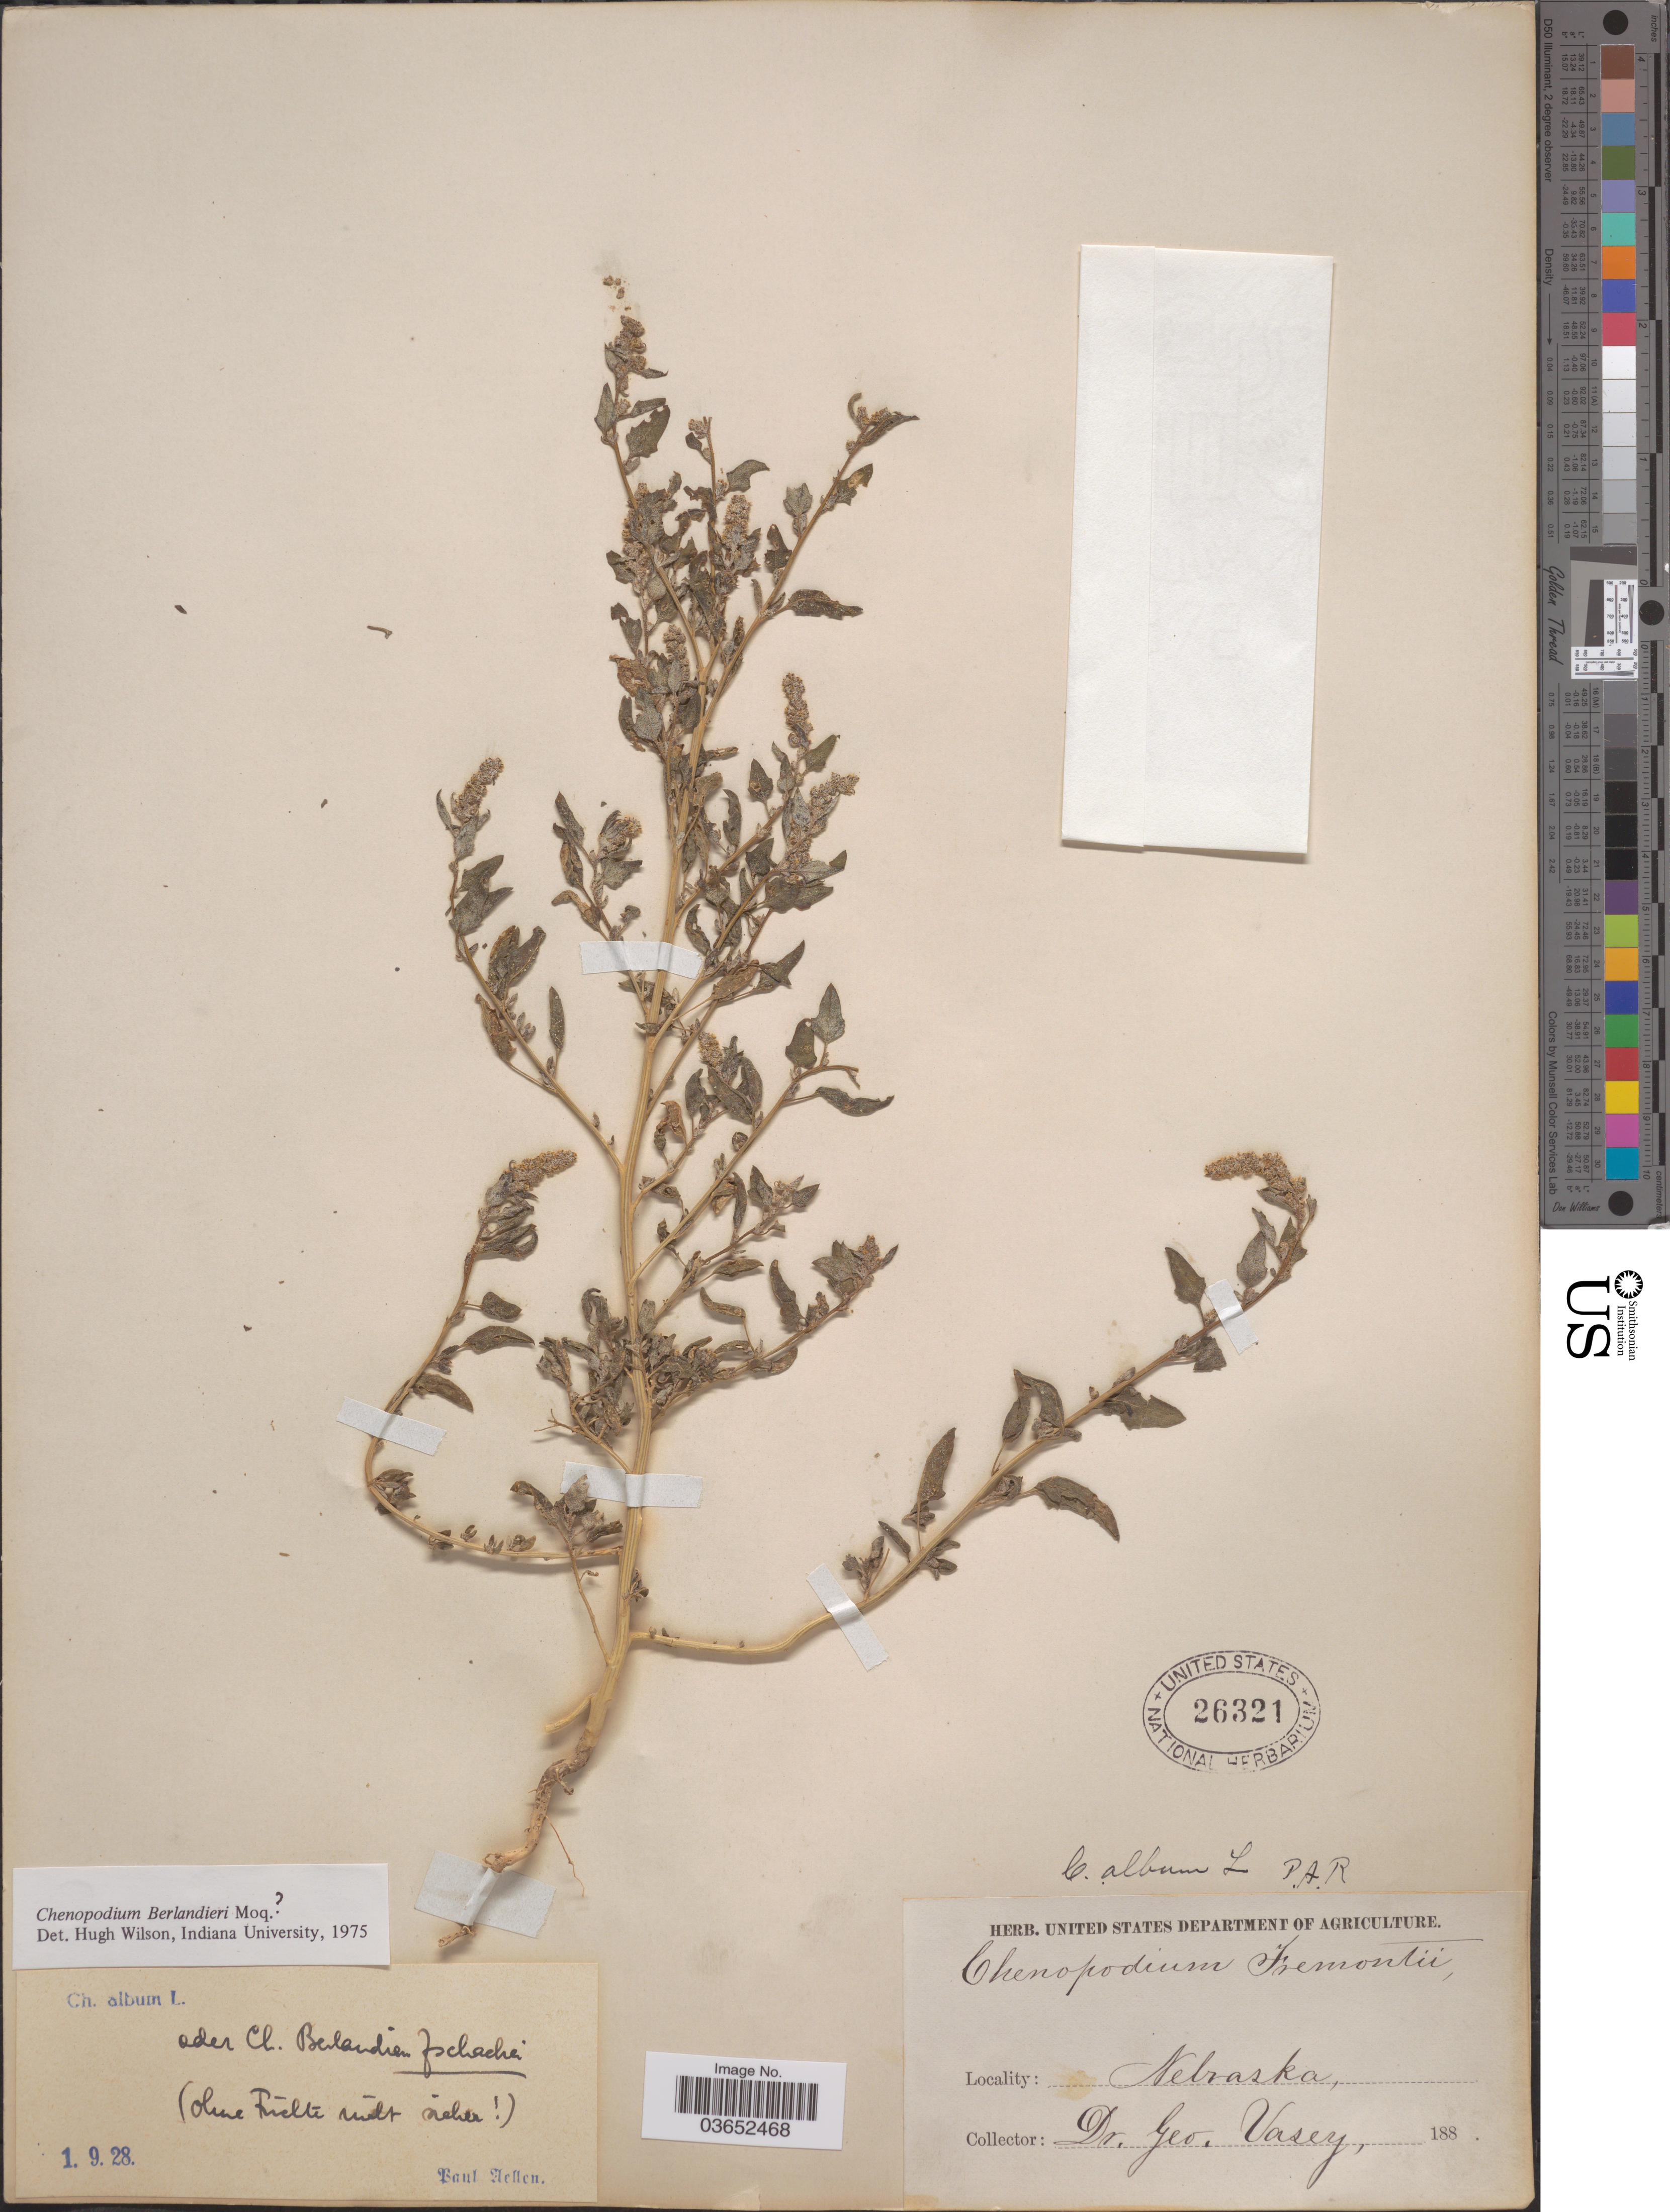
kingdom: Plantae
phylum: Tracheophyta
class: Magnoliopsida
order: Caryophyllales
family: Amaranthaceae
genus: Chenopodium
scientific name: Chenopodium berlandieri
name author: Moq.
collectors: G. Vasey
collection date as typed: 188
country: United States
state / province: Nebraska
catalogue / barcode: US 26321